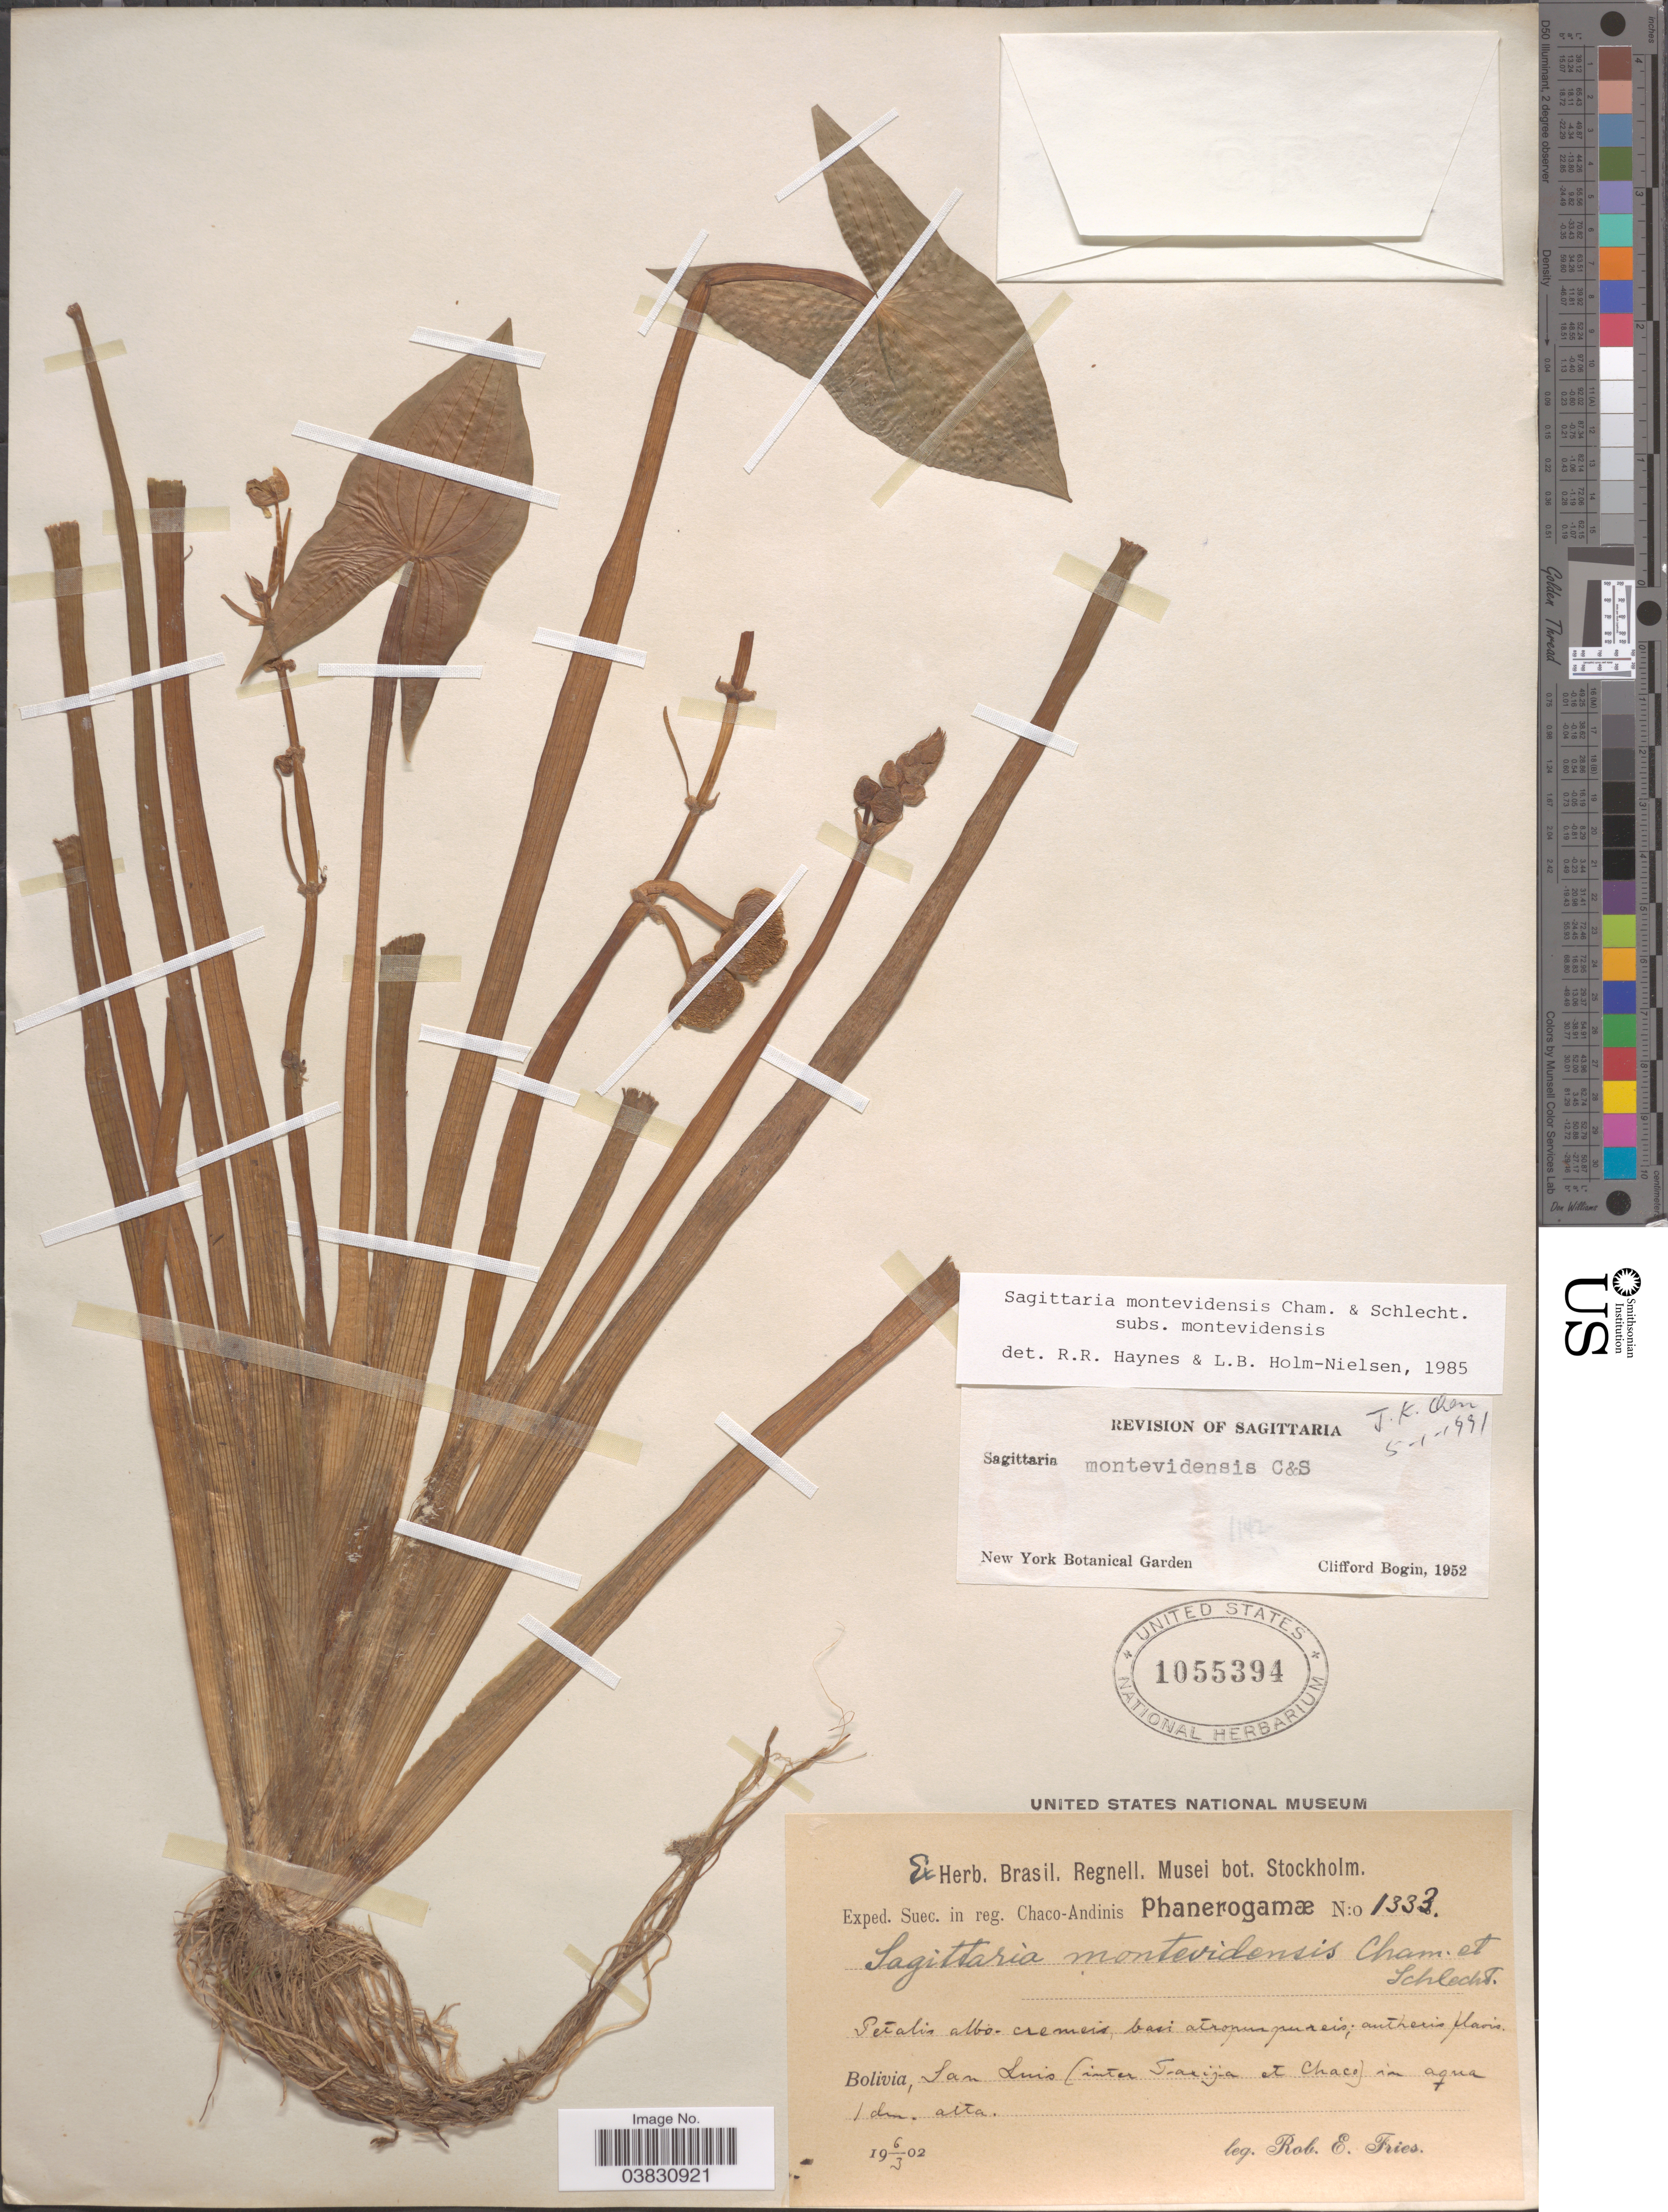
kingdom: Plantae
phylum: Tracheophyta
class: Liliopsida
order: Alismatales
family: Alismataceae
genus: Sagittaria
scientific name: Sagittaria montevidensis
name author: Cham. & Schltdl.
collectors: R. E. Fries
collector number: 1333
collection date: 1902-03-06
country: Bolivia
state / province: Tarija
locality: Reg. Chaco-Andinis. San Luis (inter Tarija et Chaco).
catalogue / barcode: US 1055394